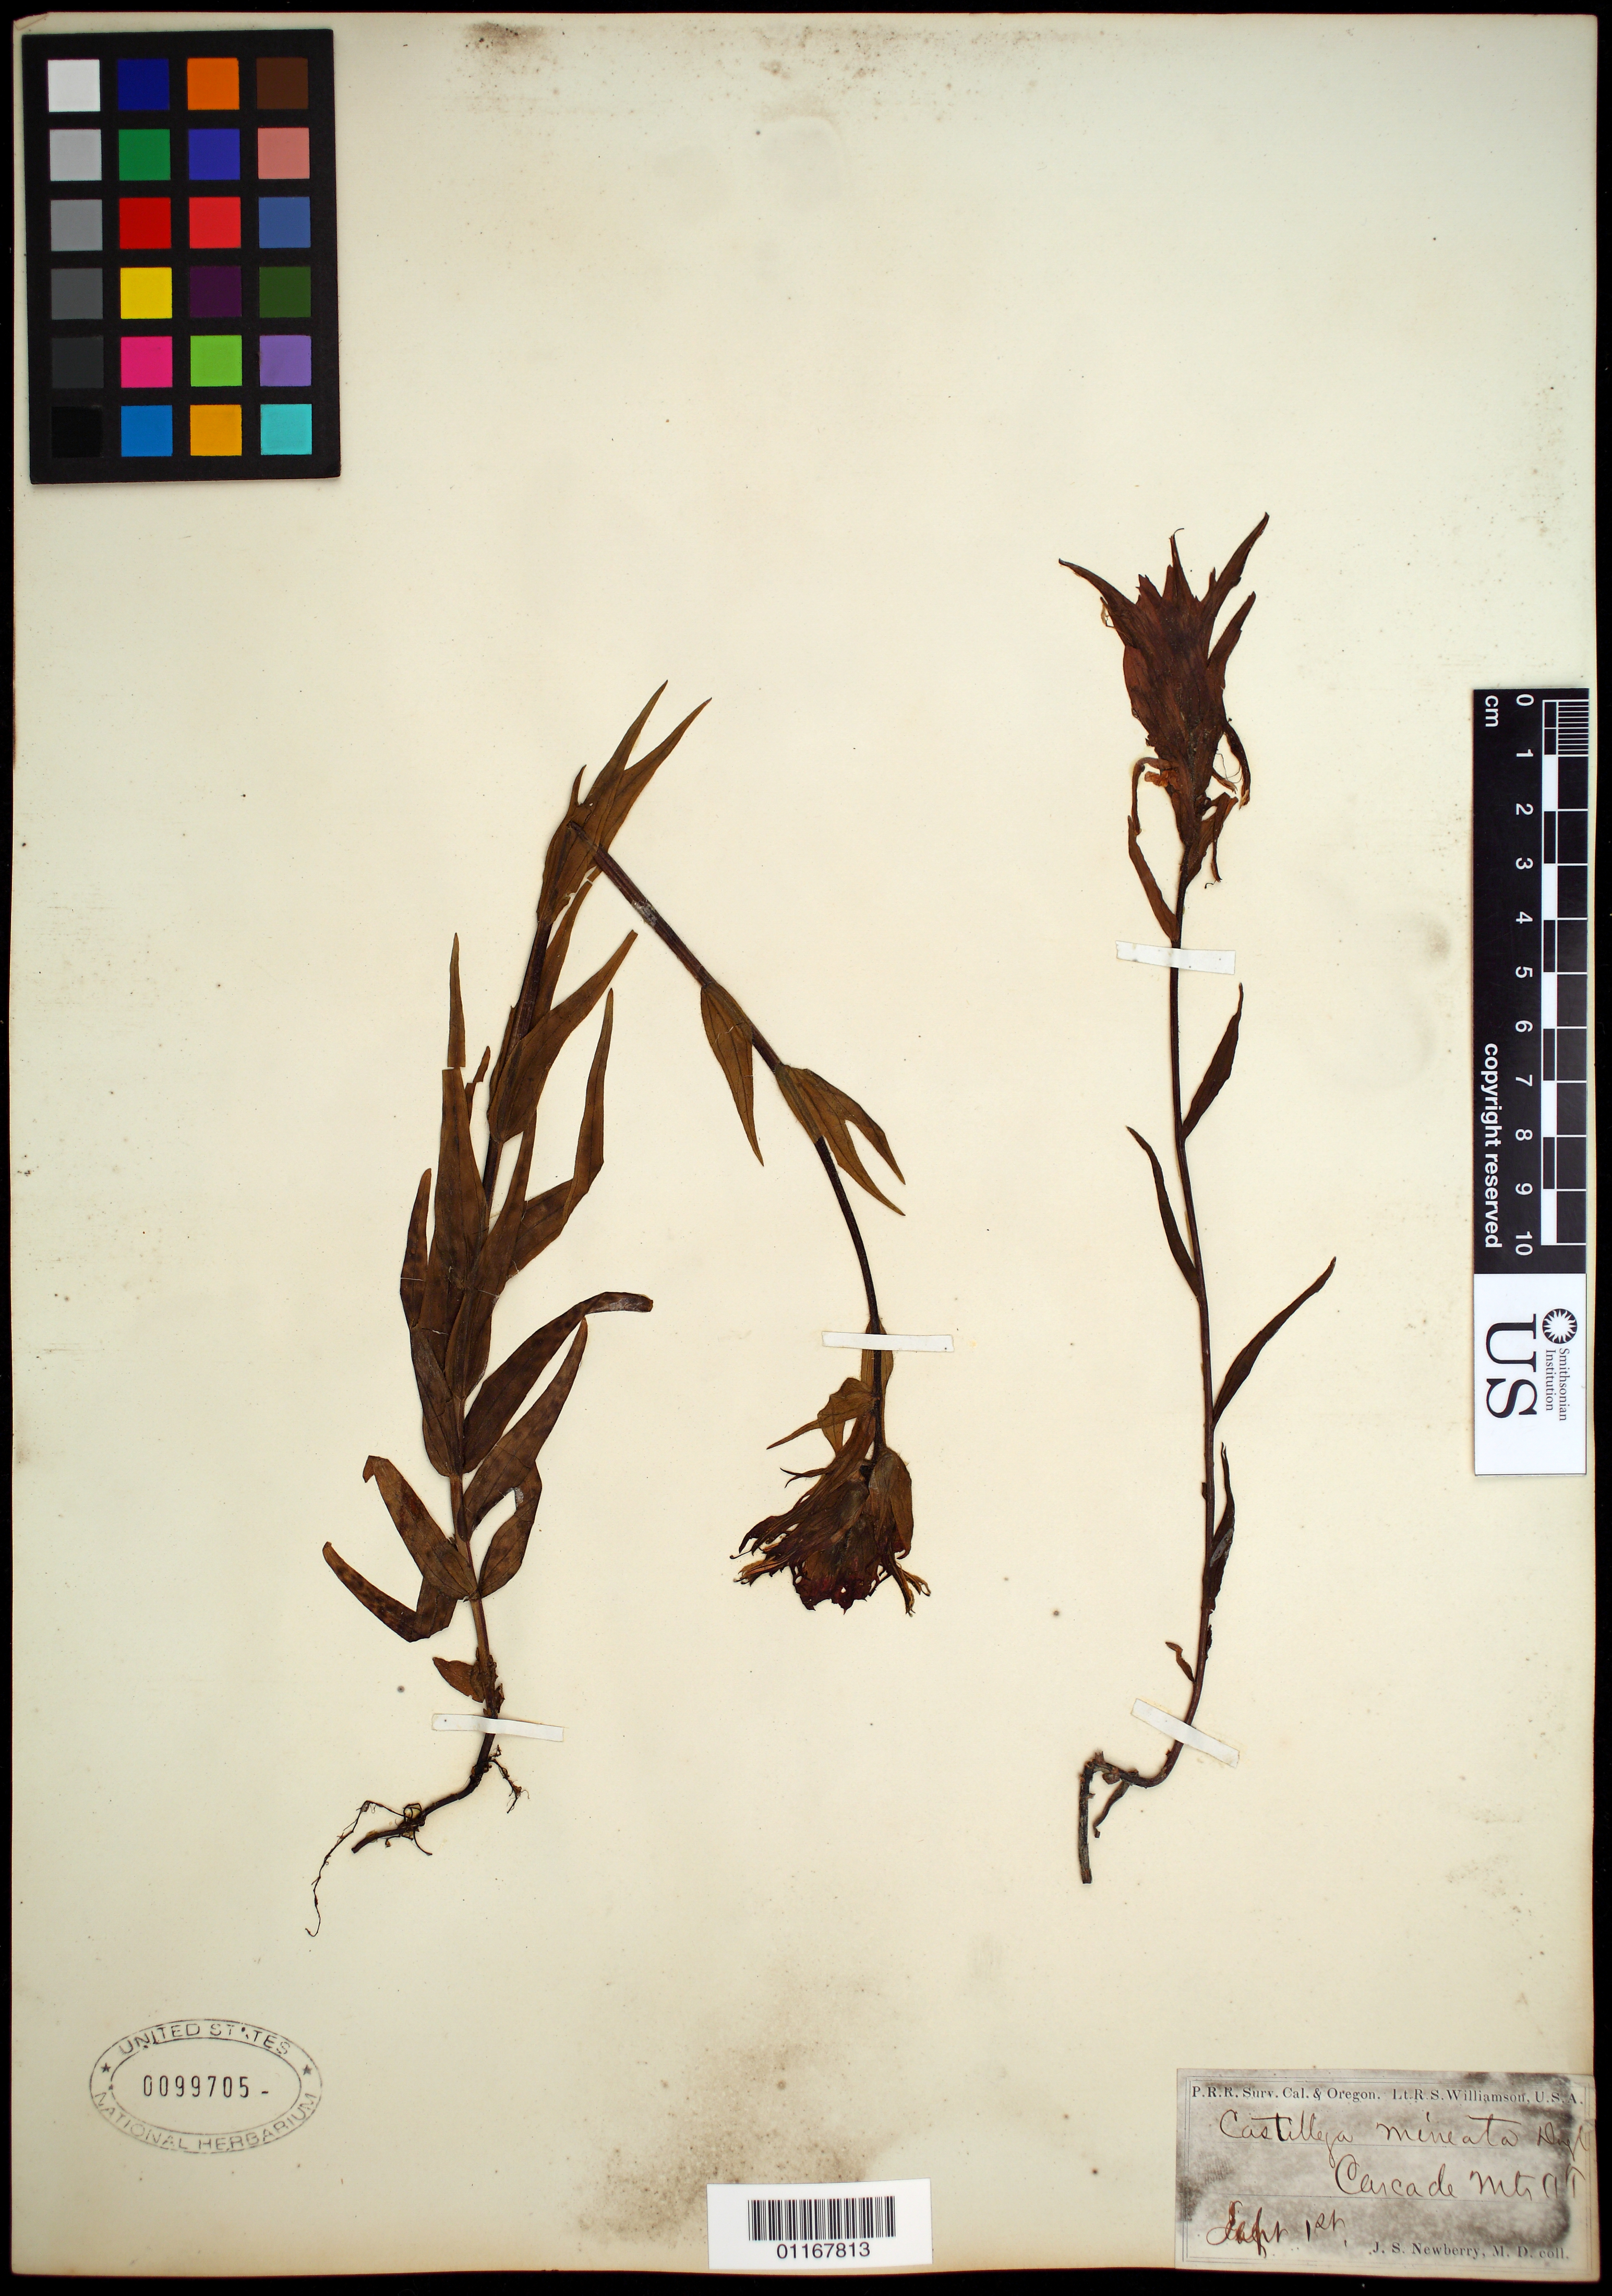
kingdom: Plantae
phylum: Tracheophyta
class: Magnoliopsida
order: Lamiales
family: Orobanchaceae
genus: Castilleja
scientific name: Castilleja miniata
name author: Douglas ex Hook.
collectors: J. S. Newberry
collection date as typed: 1 Sep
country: United States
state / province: Oregon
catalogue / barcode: US 99705